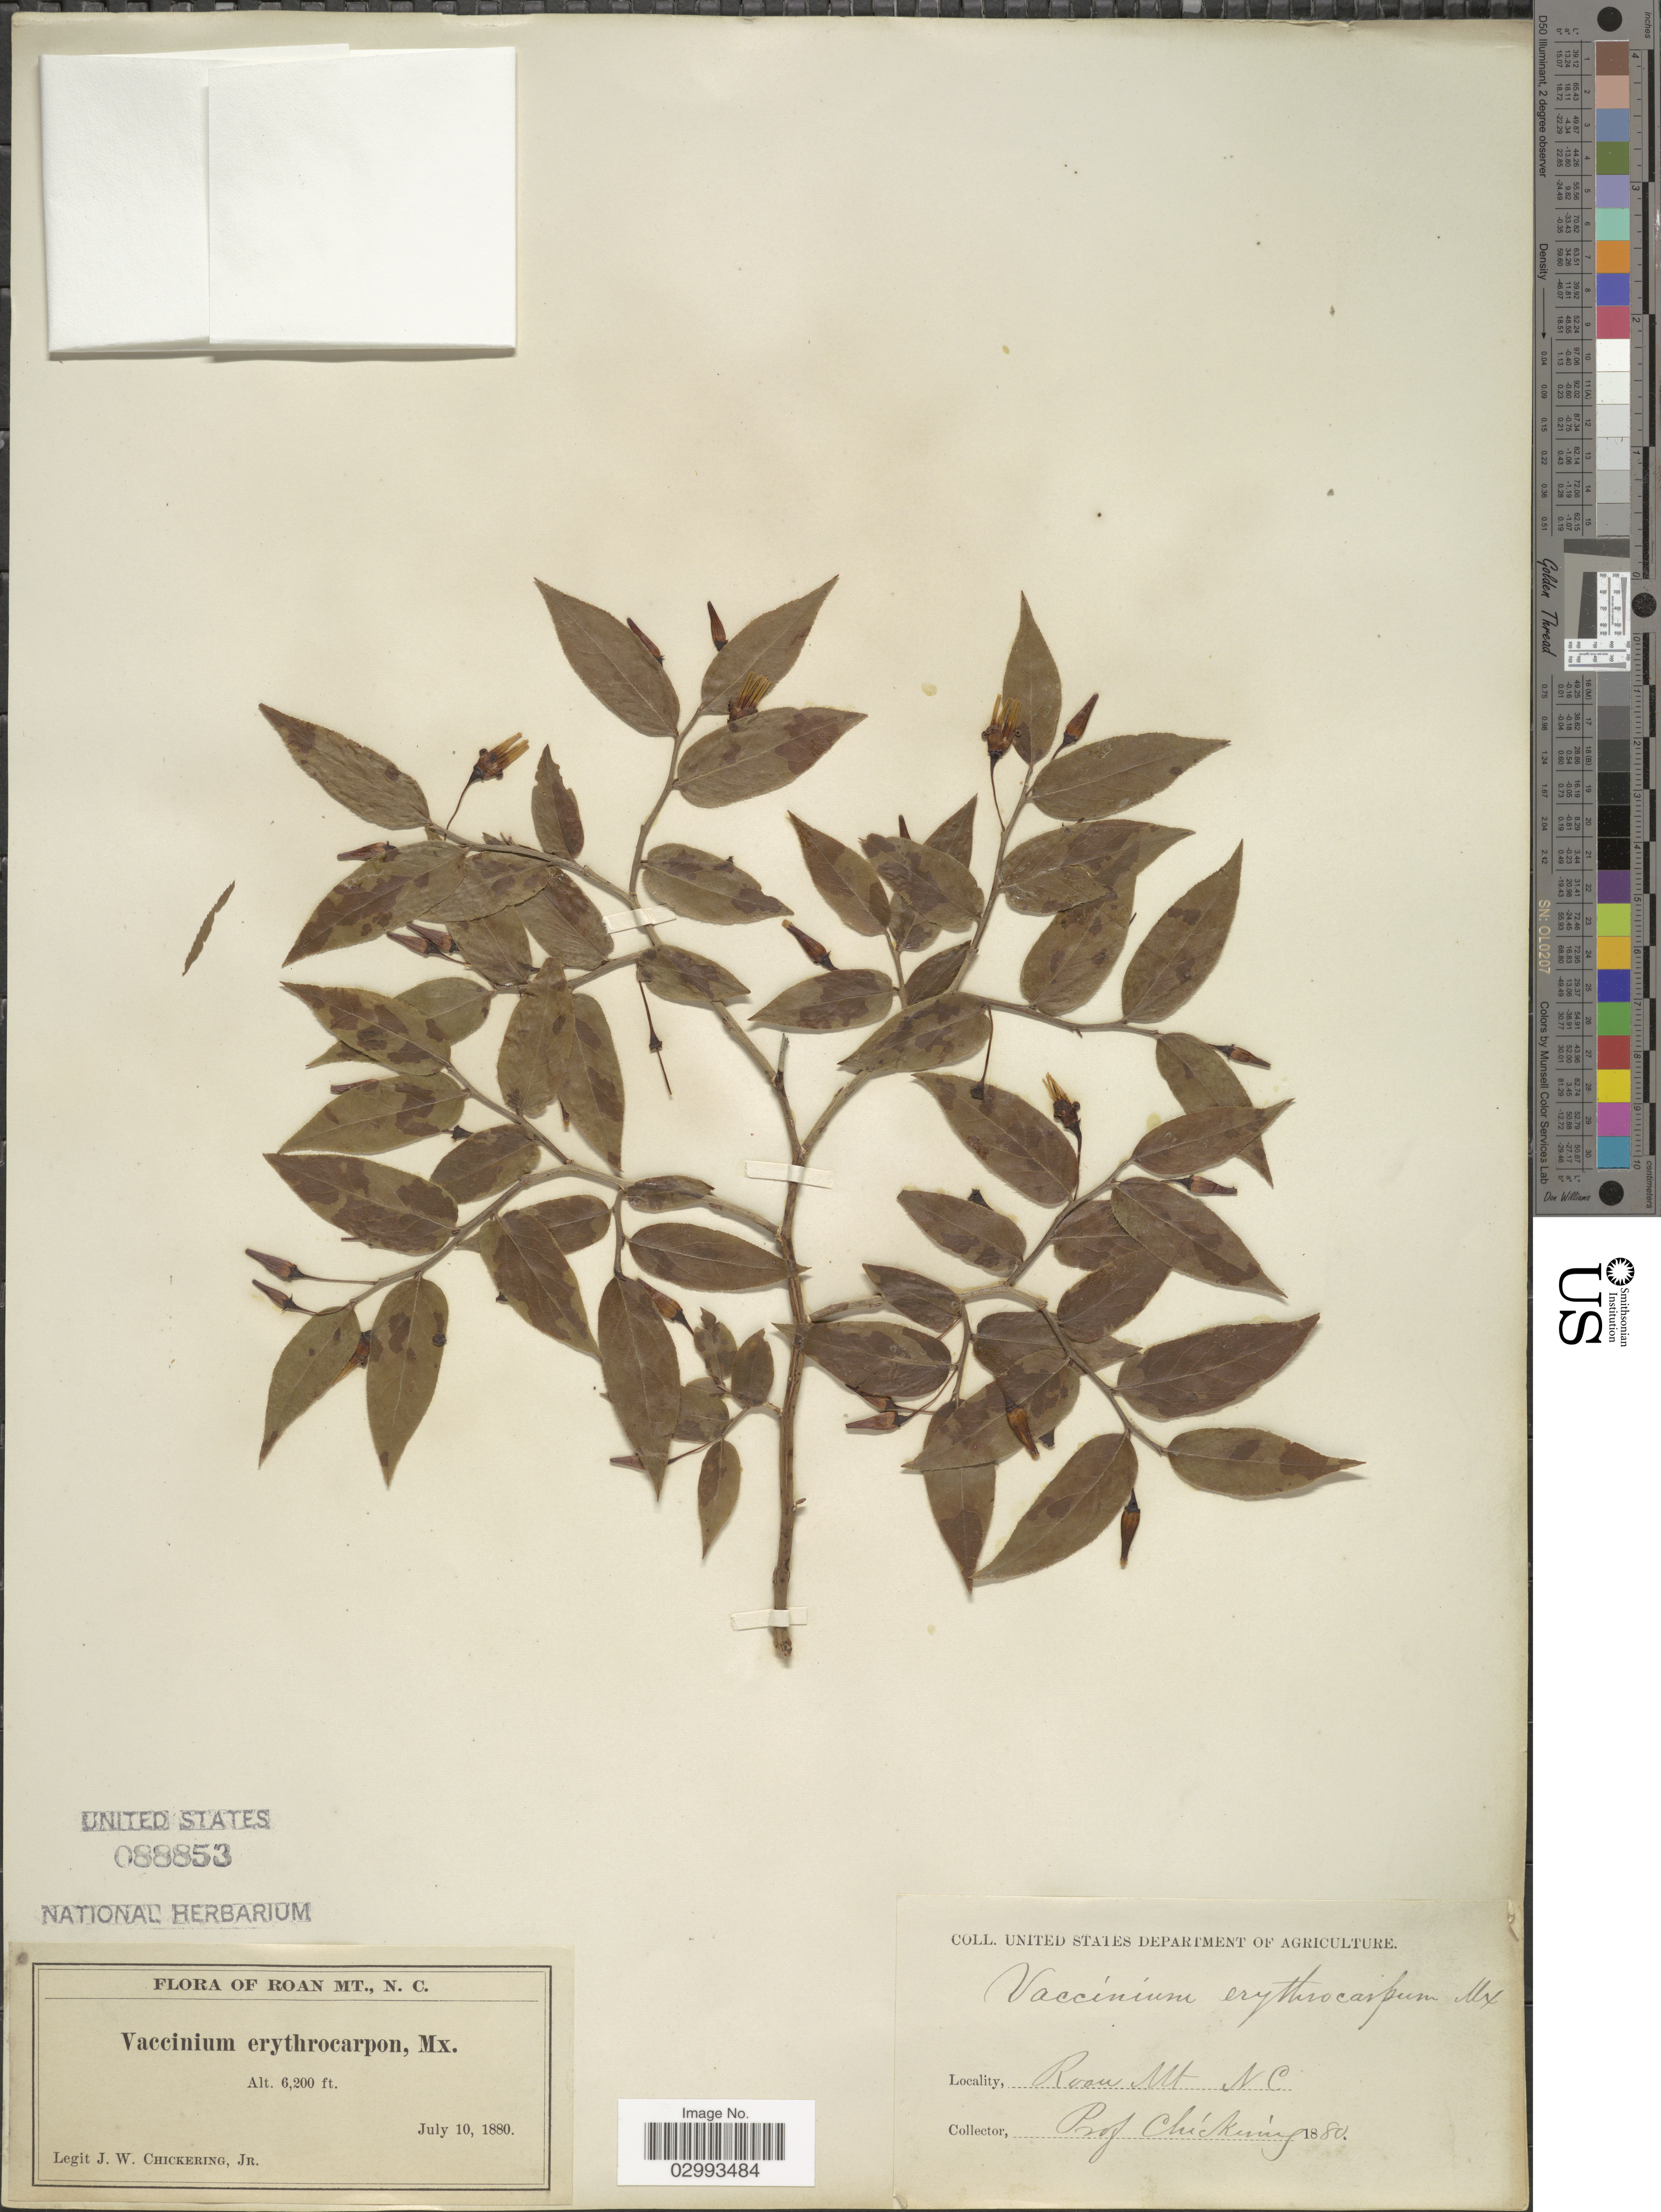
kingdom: Plantae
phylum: Tracheophyta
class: Magnoliopsida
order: Ericales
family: Ericaceae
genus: Hugeria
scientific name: Hugeria erythrocarpa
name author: (Michx.) Small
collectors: J. W. Chickering Jr.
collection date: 1880-07-10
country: United States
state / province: North Carolina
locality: Roan Mt.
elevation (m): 1890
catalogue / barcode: US 88853